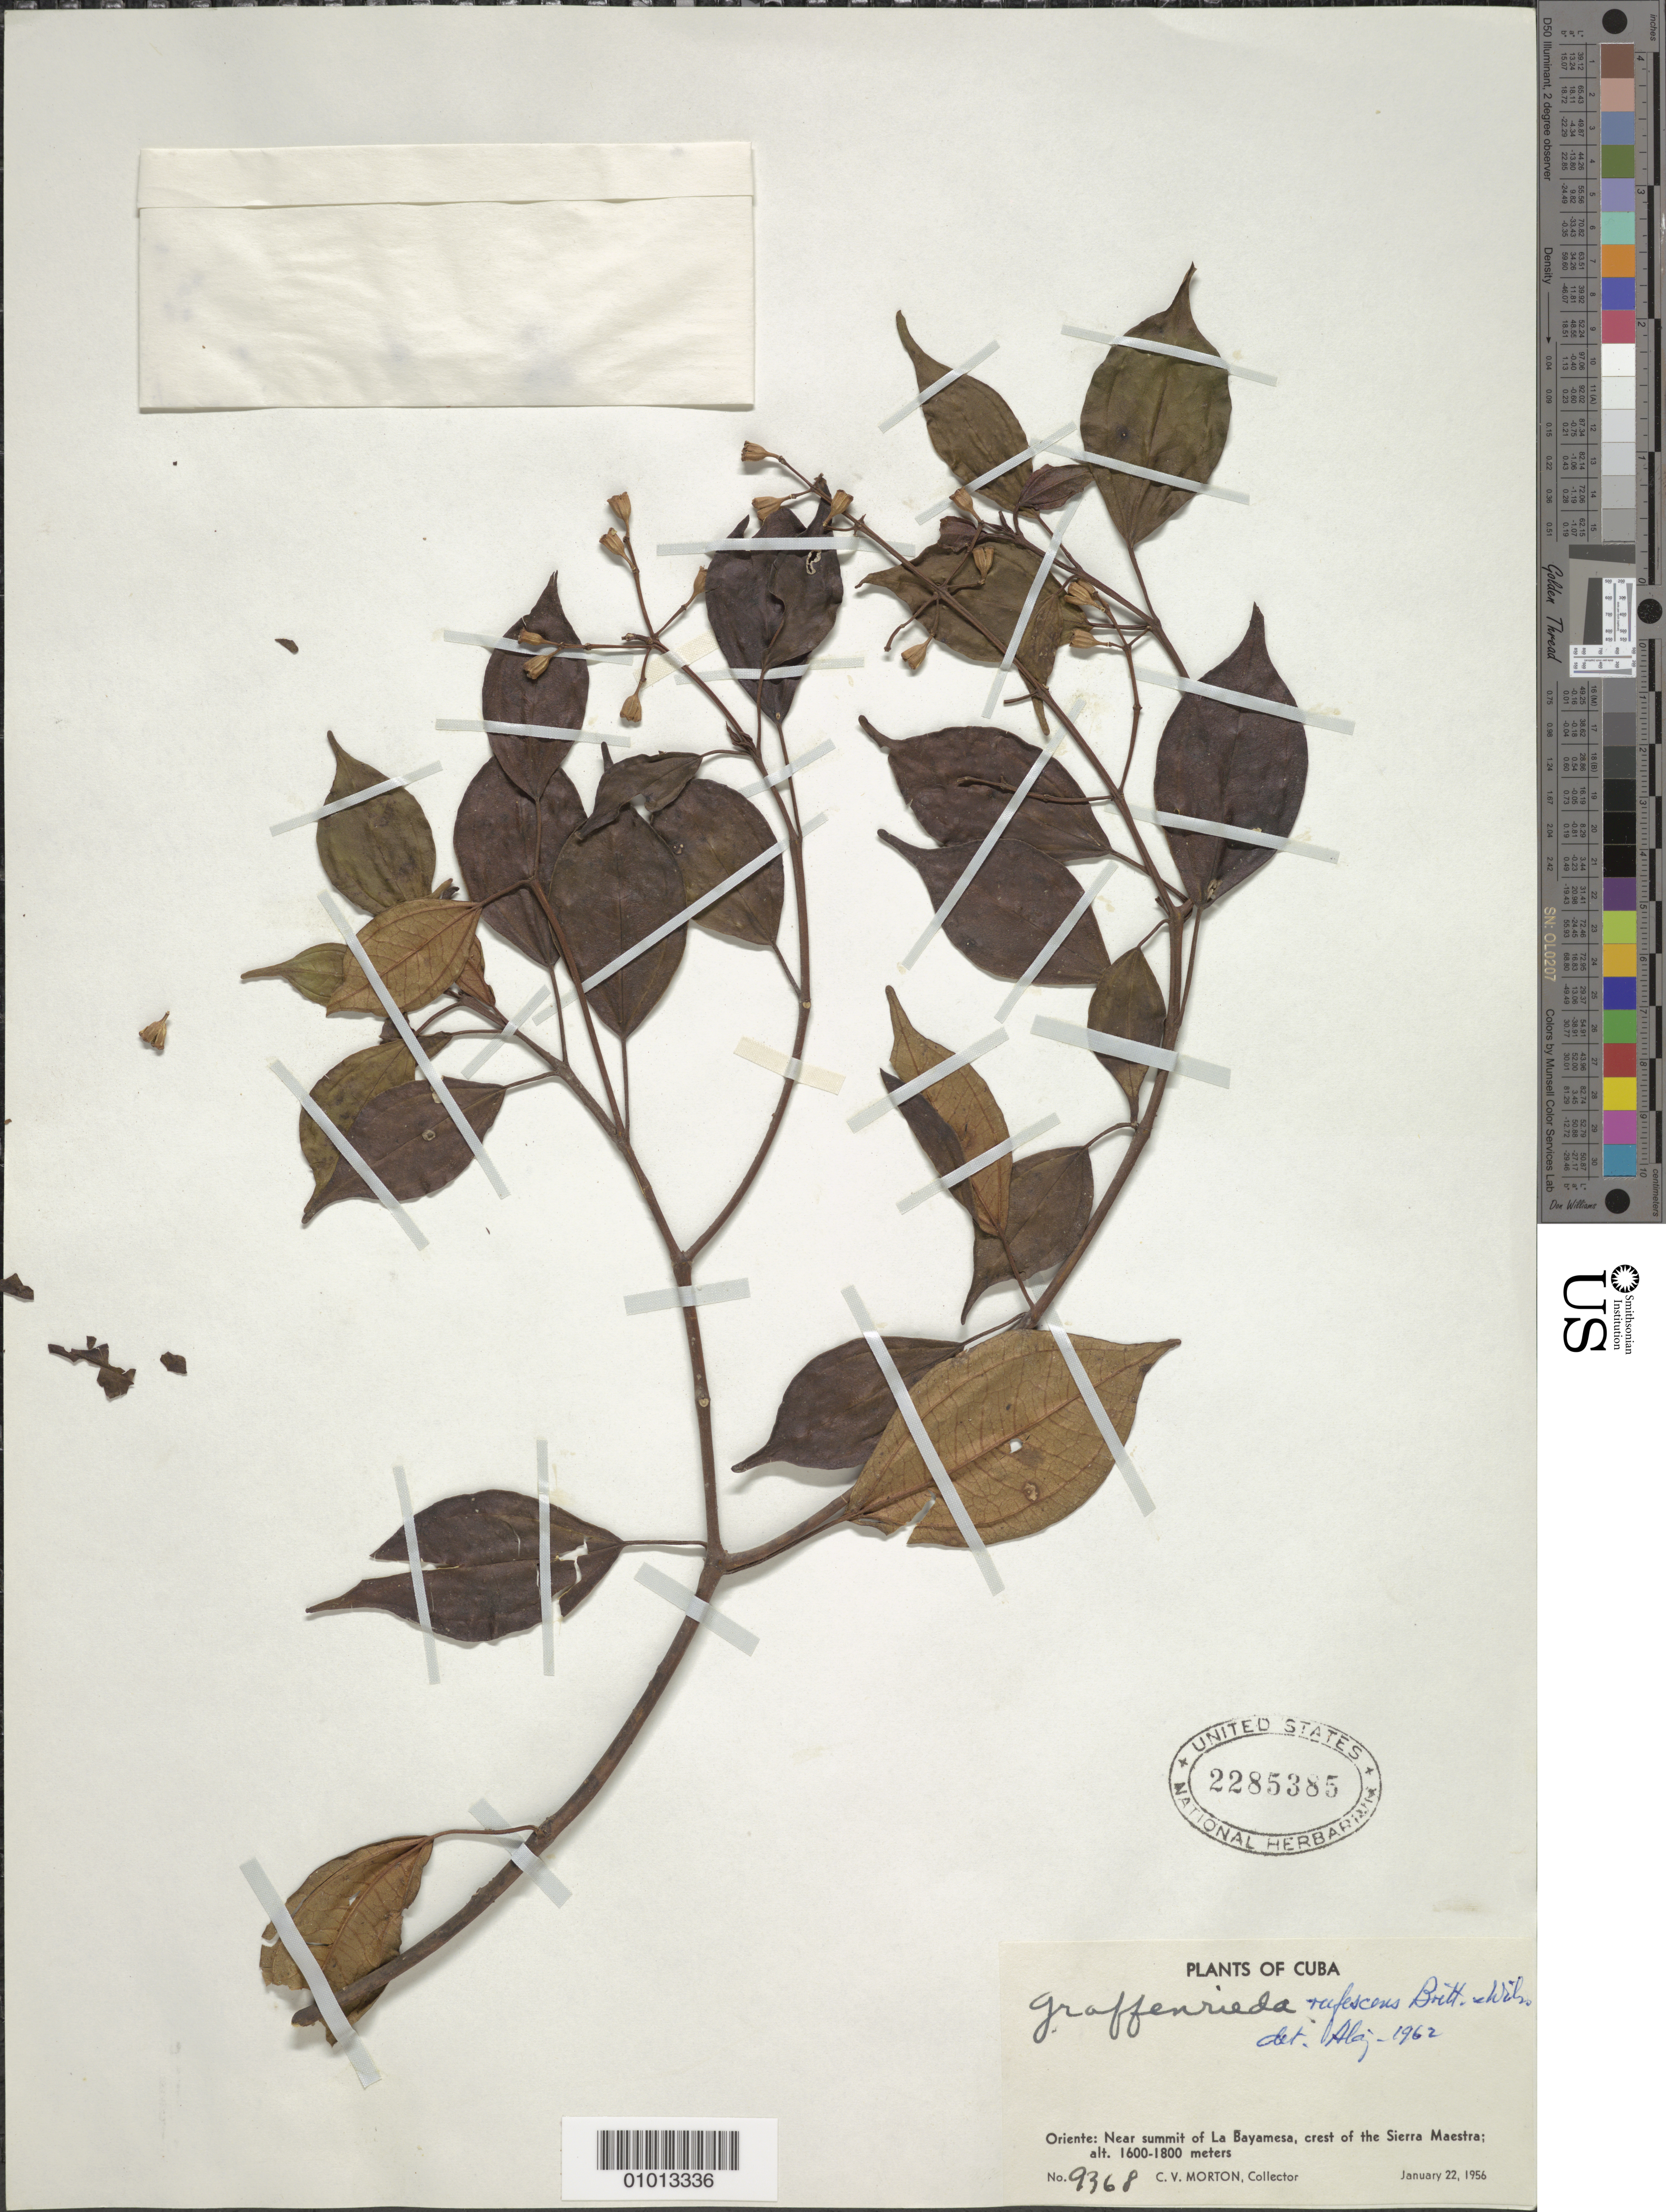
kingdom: Plantae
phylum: Tracheophyta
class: Magnoliopsida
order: Myrtales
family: Melastomataceae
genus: Graffenrieda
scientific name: Graffenrieda rufescens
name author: Britton & P. Wilson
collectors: C. V. Morton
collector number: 9368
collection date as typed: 22 Jan 1956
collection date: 1956-01-22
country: Cuba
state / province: Oriente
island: Cuba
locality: Near summit of La Bayamesa, crest of the Sierra Maestra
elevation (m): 1600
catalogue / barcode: US 2285385